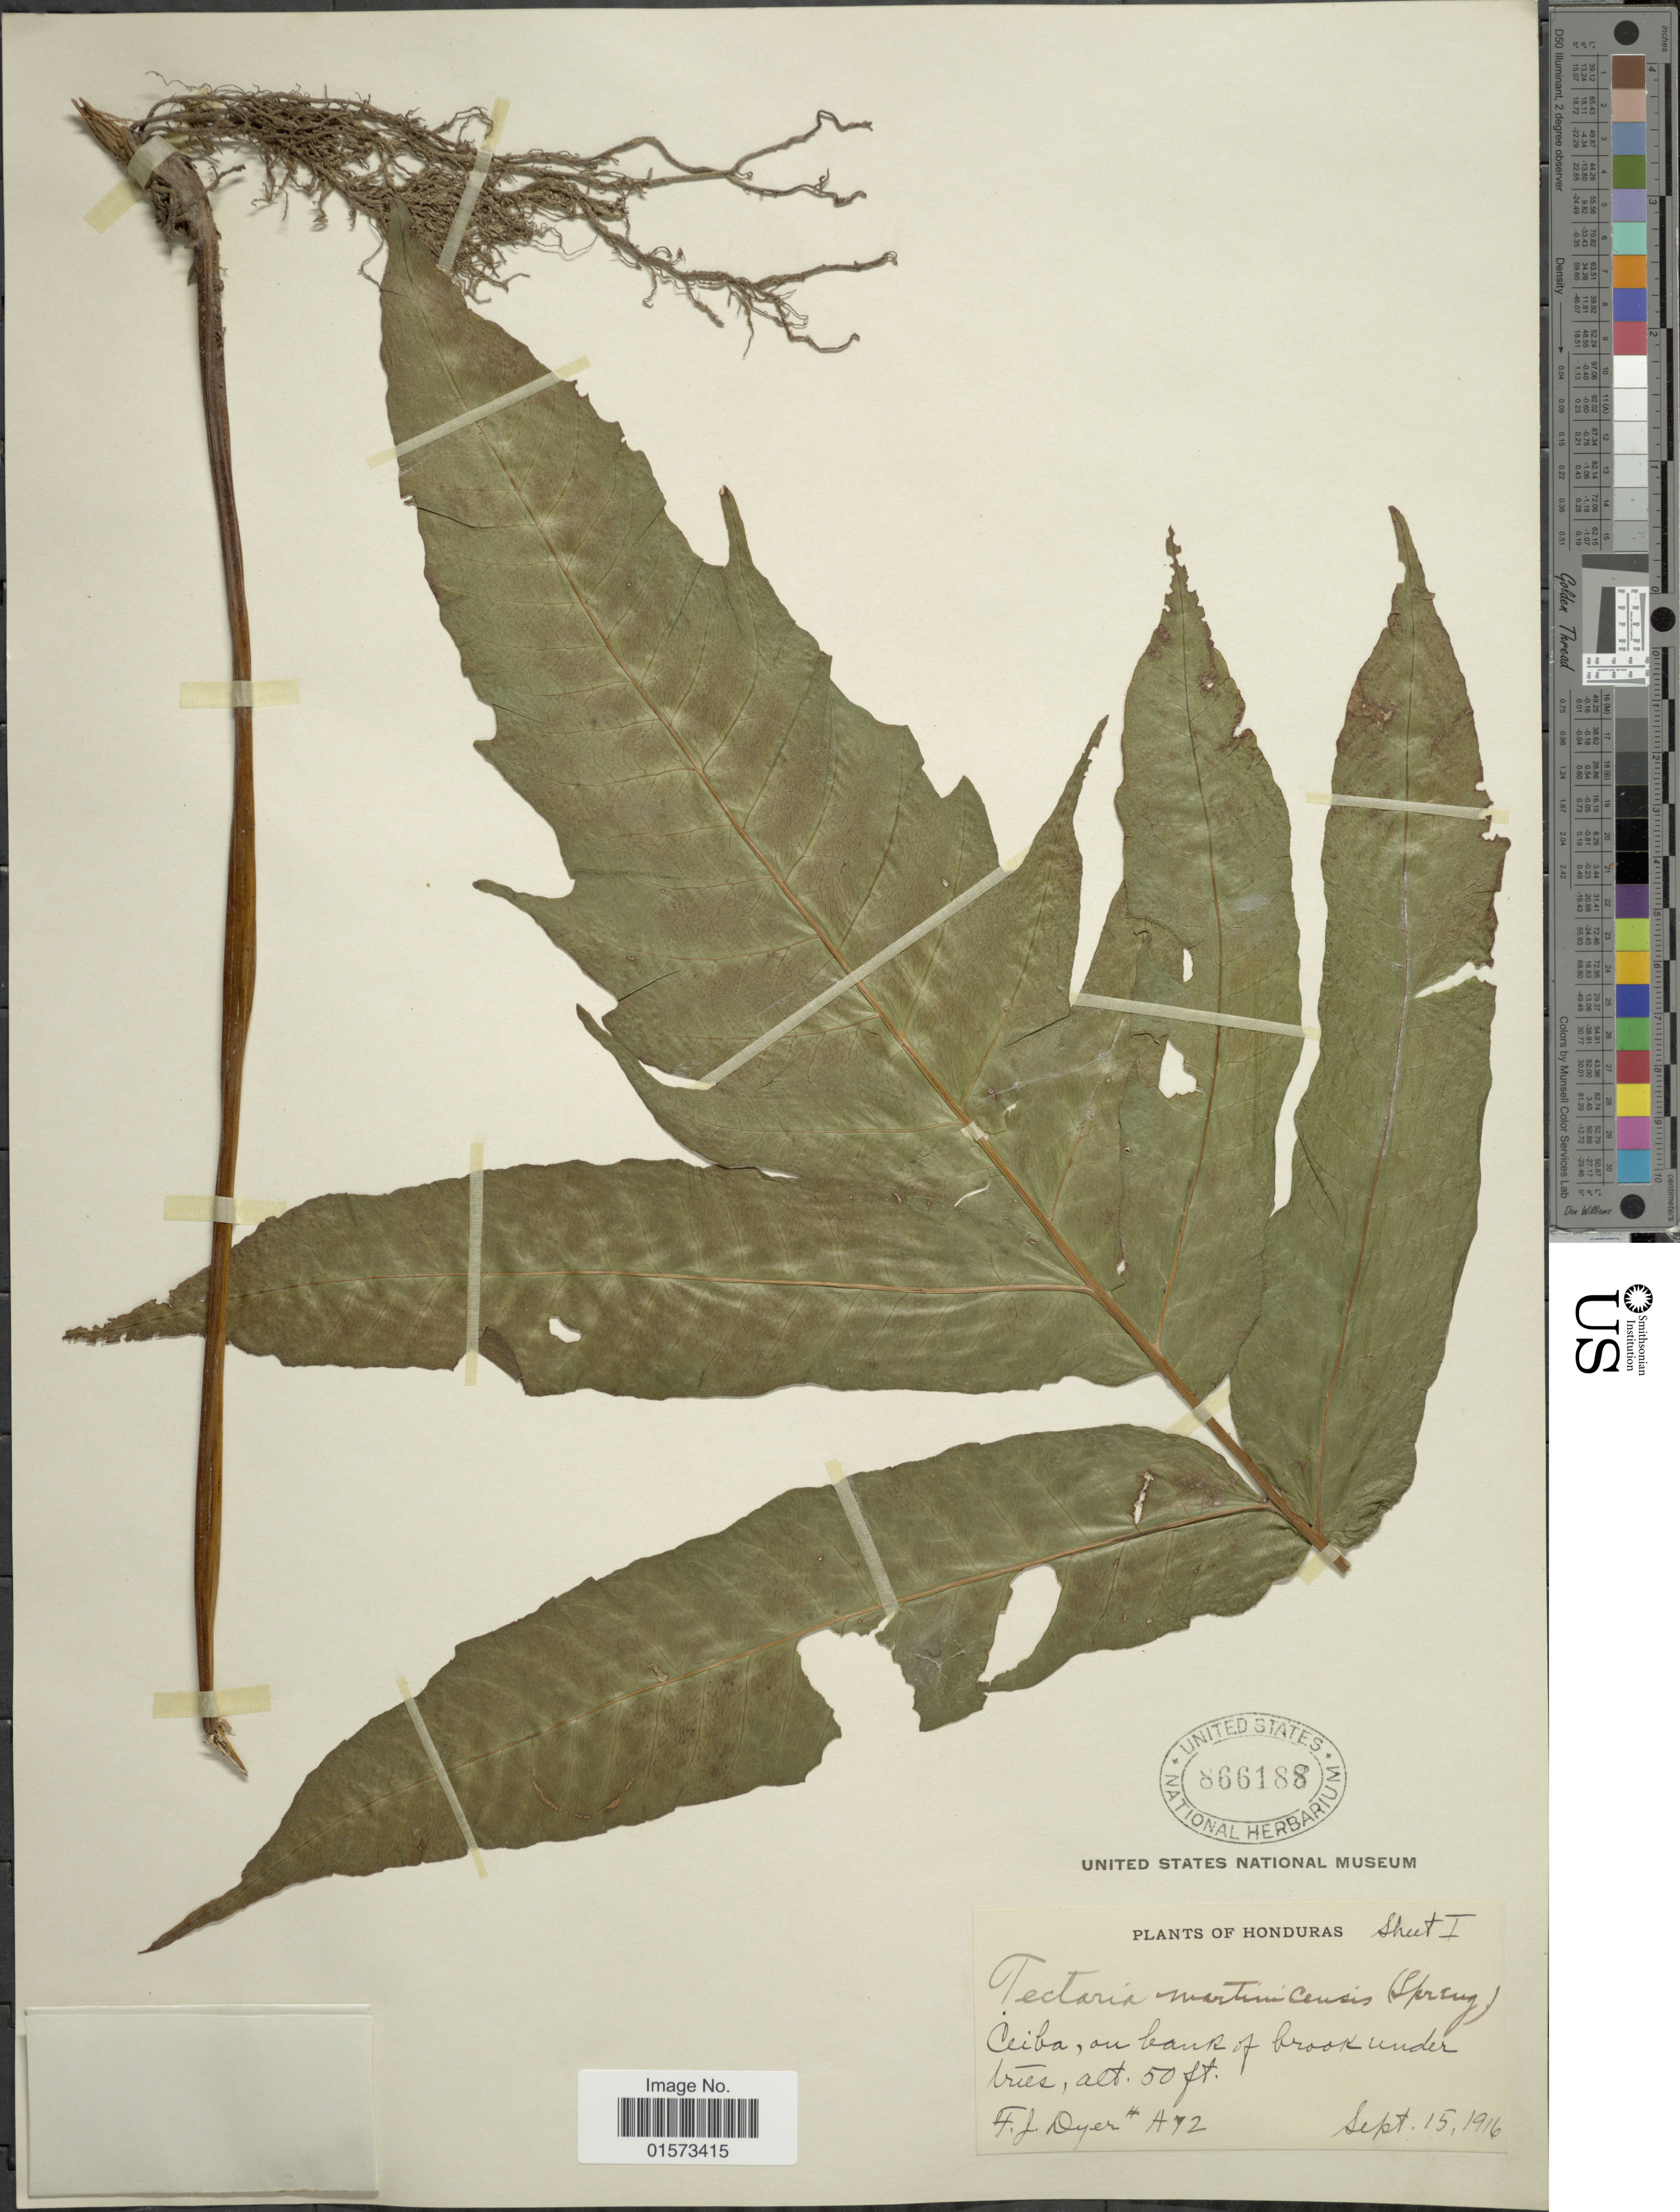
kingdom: Plantae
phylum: Tracheophyta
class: Polypodiopsida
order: Polypodiales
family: Tectariaceae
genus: Tectaria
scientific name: Tectaria incisa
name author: Cav.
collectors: F. J. Dyer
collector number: A72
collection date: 1916-09-15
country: Honduras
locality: Cuba, on bank of brook under tree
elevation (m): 15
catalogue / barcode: US 866188